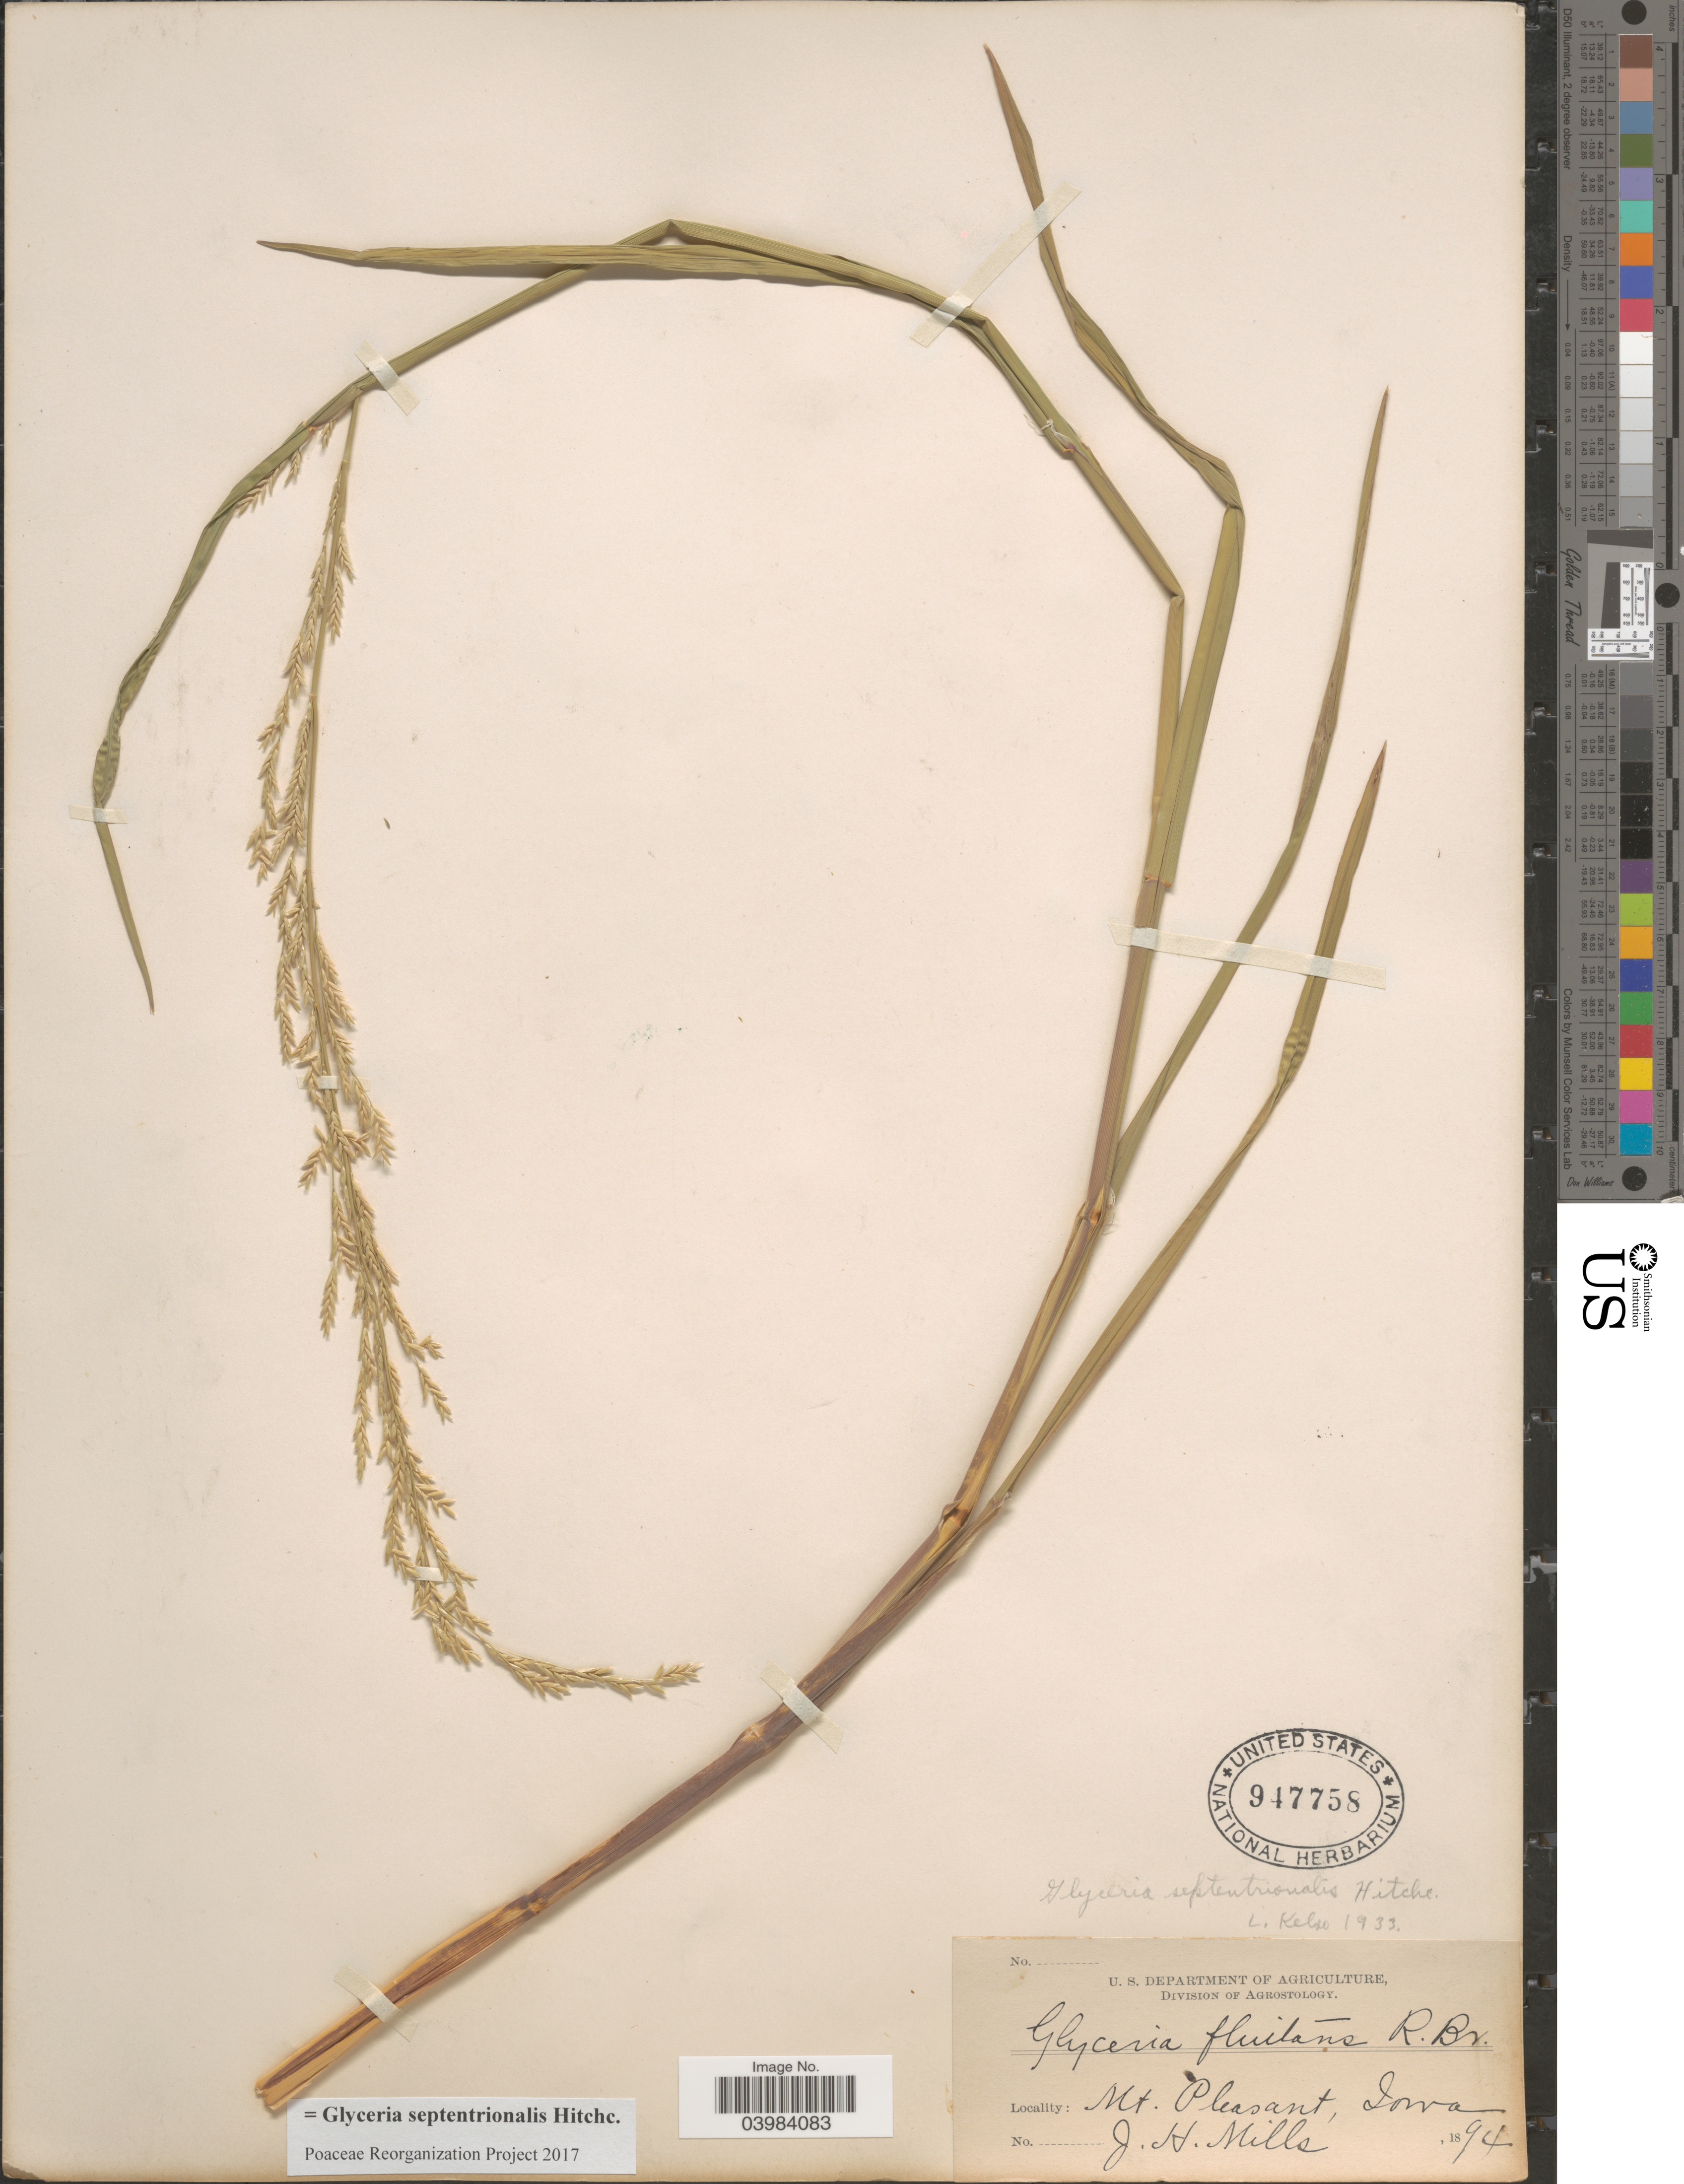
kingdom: Plantae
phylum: Tracheophyta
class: Liliopsida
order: Poales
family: Poaceae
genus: Glyceria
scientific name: Glyceria septentrionalis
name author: Hitchc.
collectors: J. Mills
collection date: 1894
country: United States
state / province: Iowa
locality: Mt. Pleasant.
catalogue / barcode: US 947758